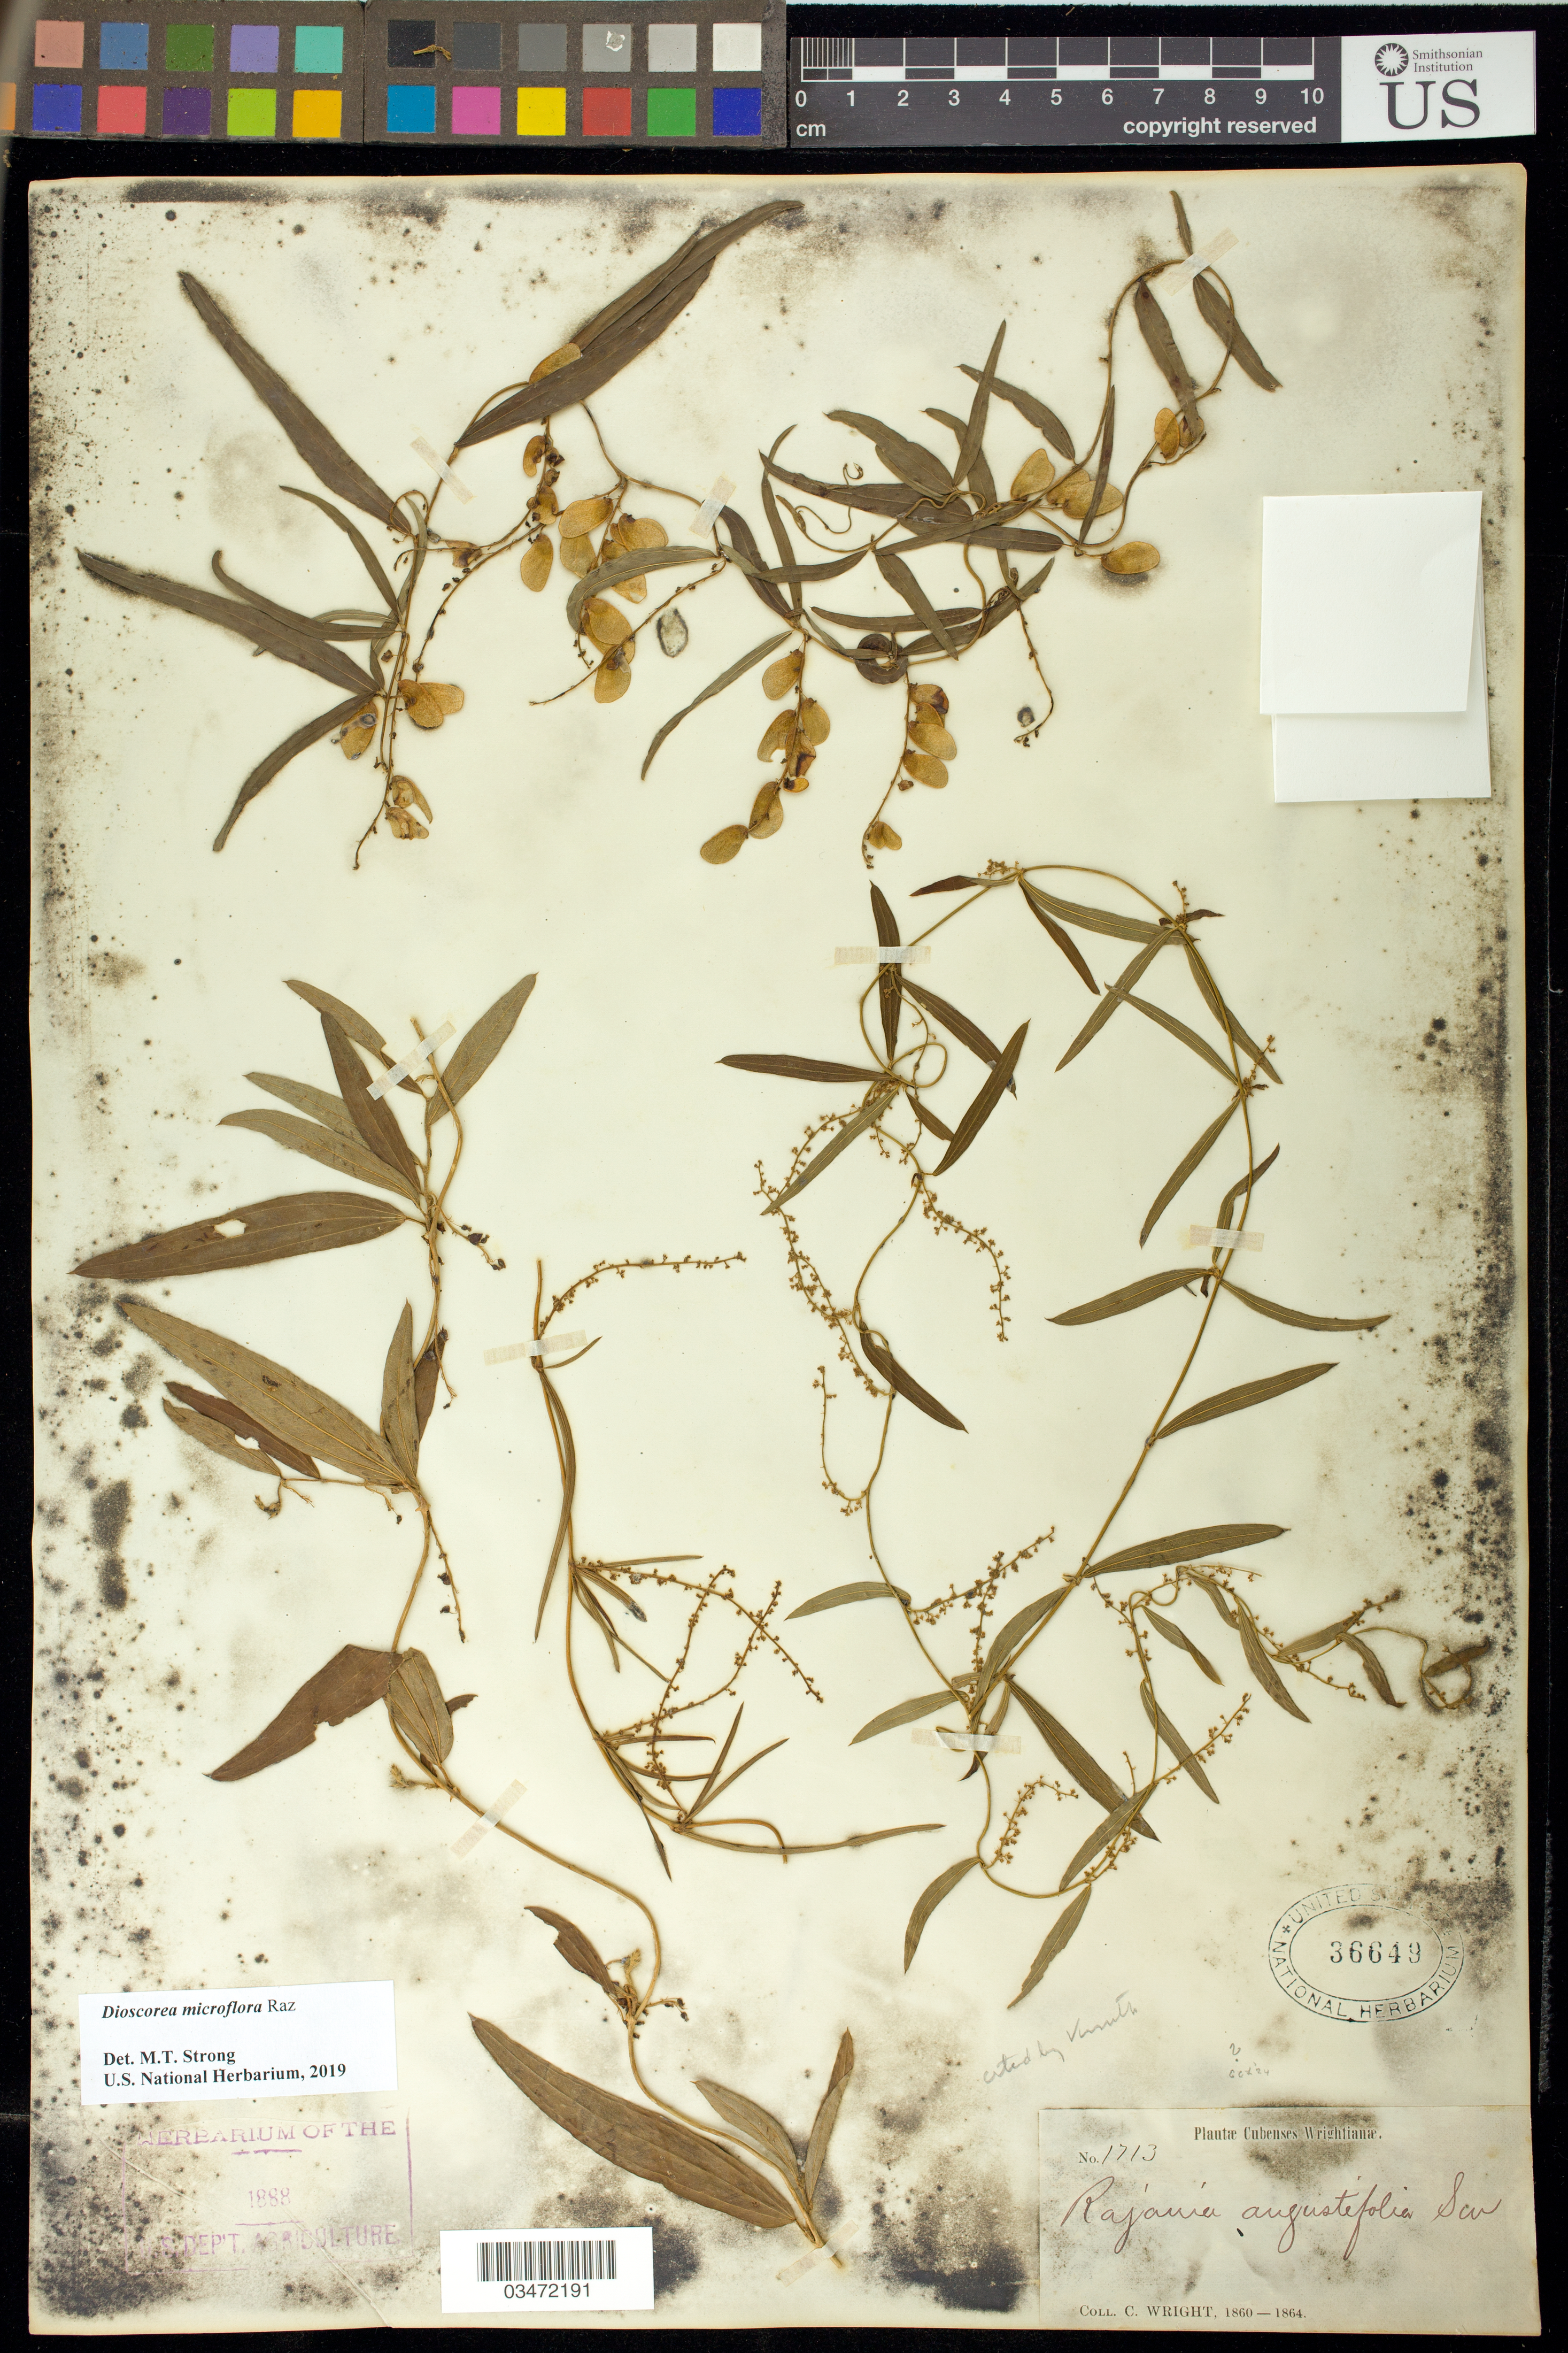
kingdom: Plantae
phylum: Tracheophyta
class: Liliopsida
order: Dioscoreales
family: Dioscoreaceae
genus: Dioscorea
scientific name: Dioscorea microflora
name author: Raz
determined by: Strong, M. T., (US), Smithsonian Institution - National Museum of Natural History (UNITED STATES)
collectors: C. Wright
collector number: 1713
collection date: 1860/1864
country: Cuba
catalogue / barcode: US 36649